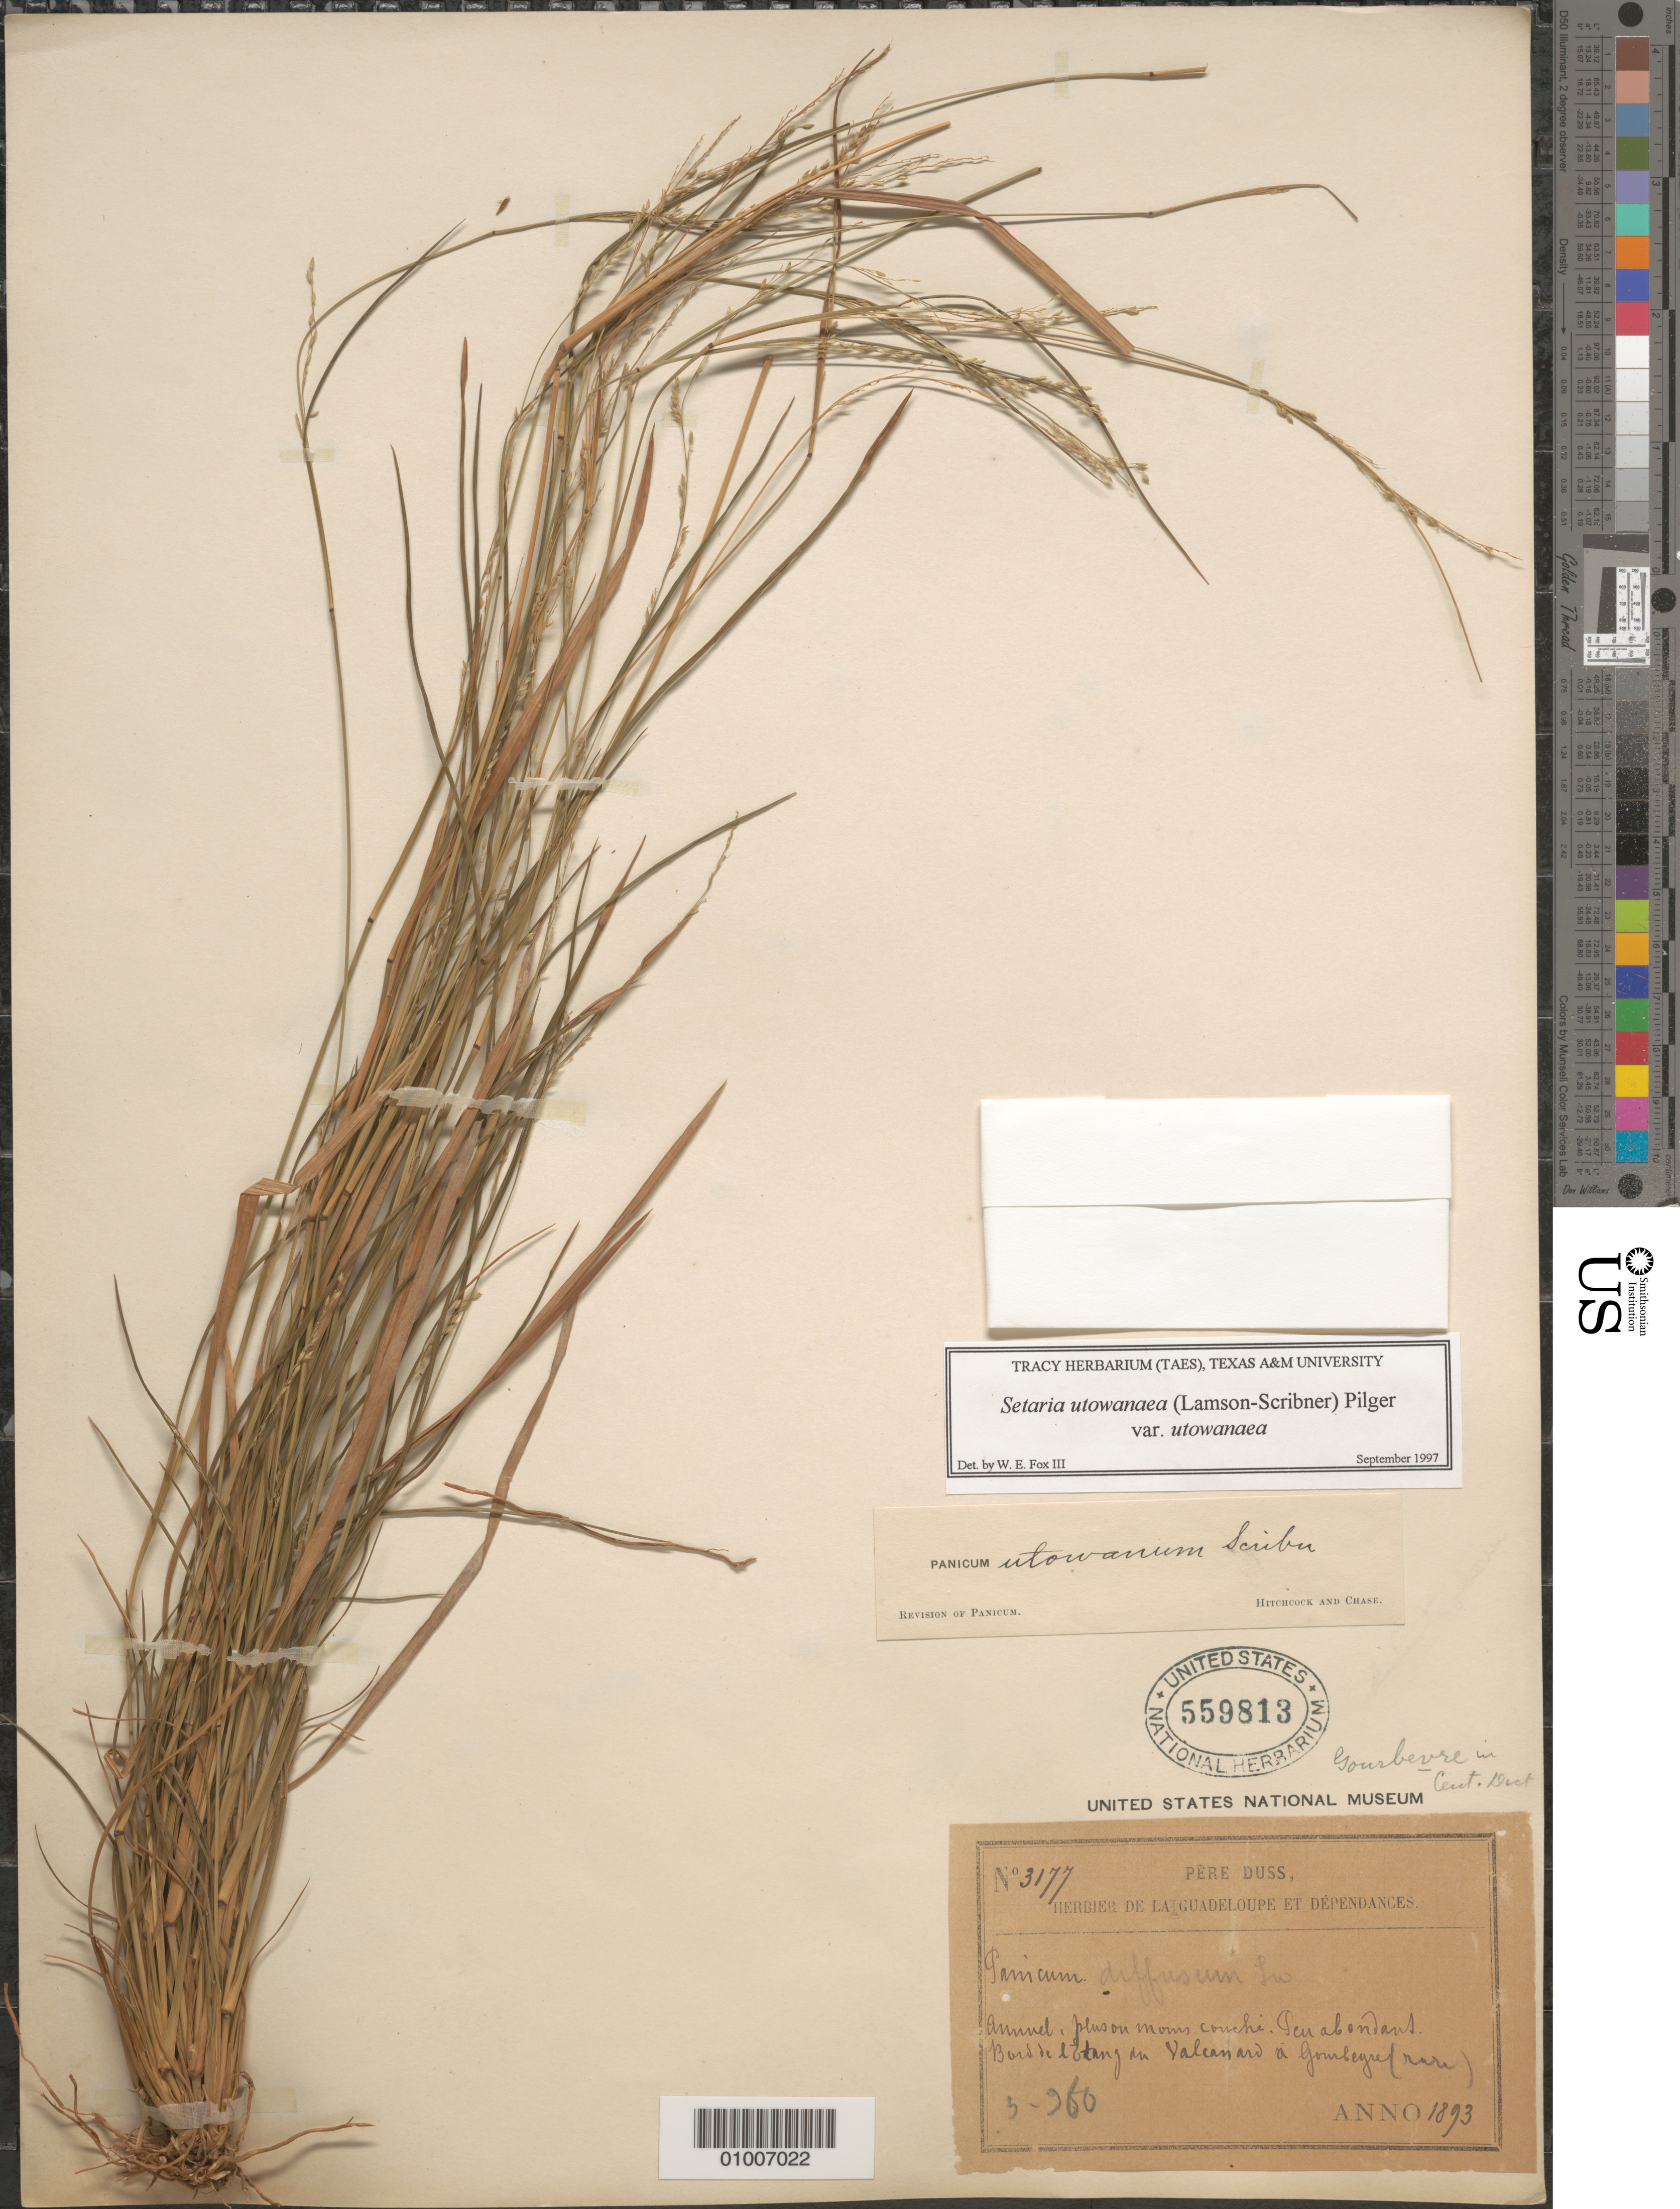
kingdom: Plantae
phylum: Tracheophyta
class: Liliopsida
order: Poales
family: Poaceae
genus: Setaria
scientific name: Setaria utowanaea var. utowanaea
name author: (Scribn.) Pilg.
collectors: Père Duss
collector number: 3177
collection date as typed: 1893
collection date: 1893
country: Guadeloupe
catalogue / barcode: US 559813